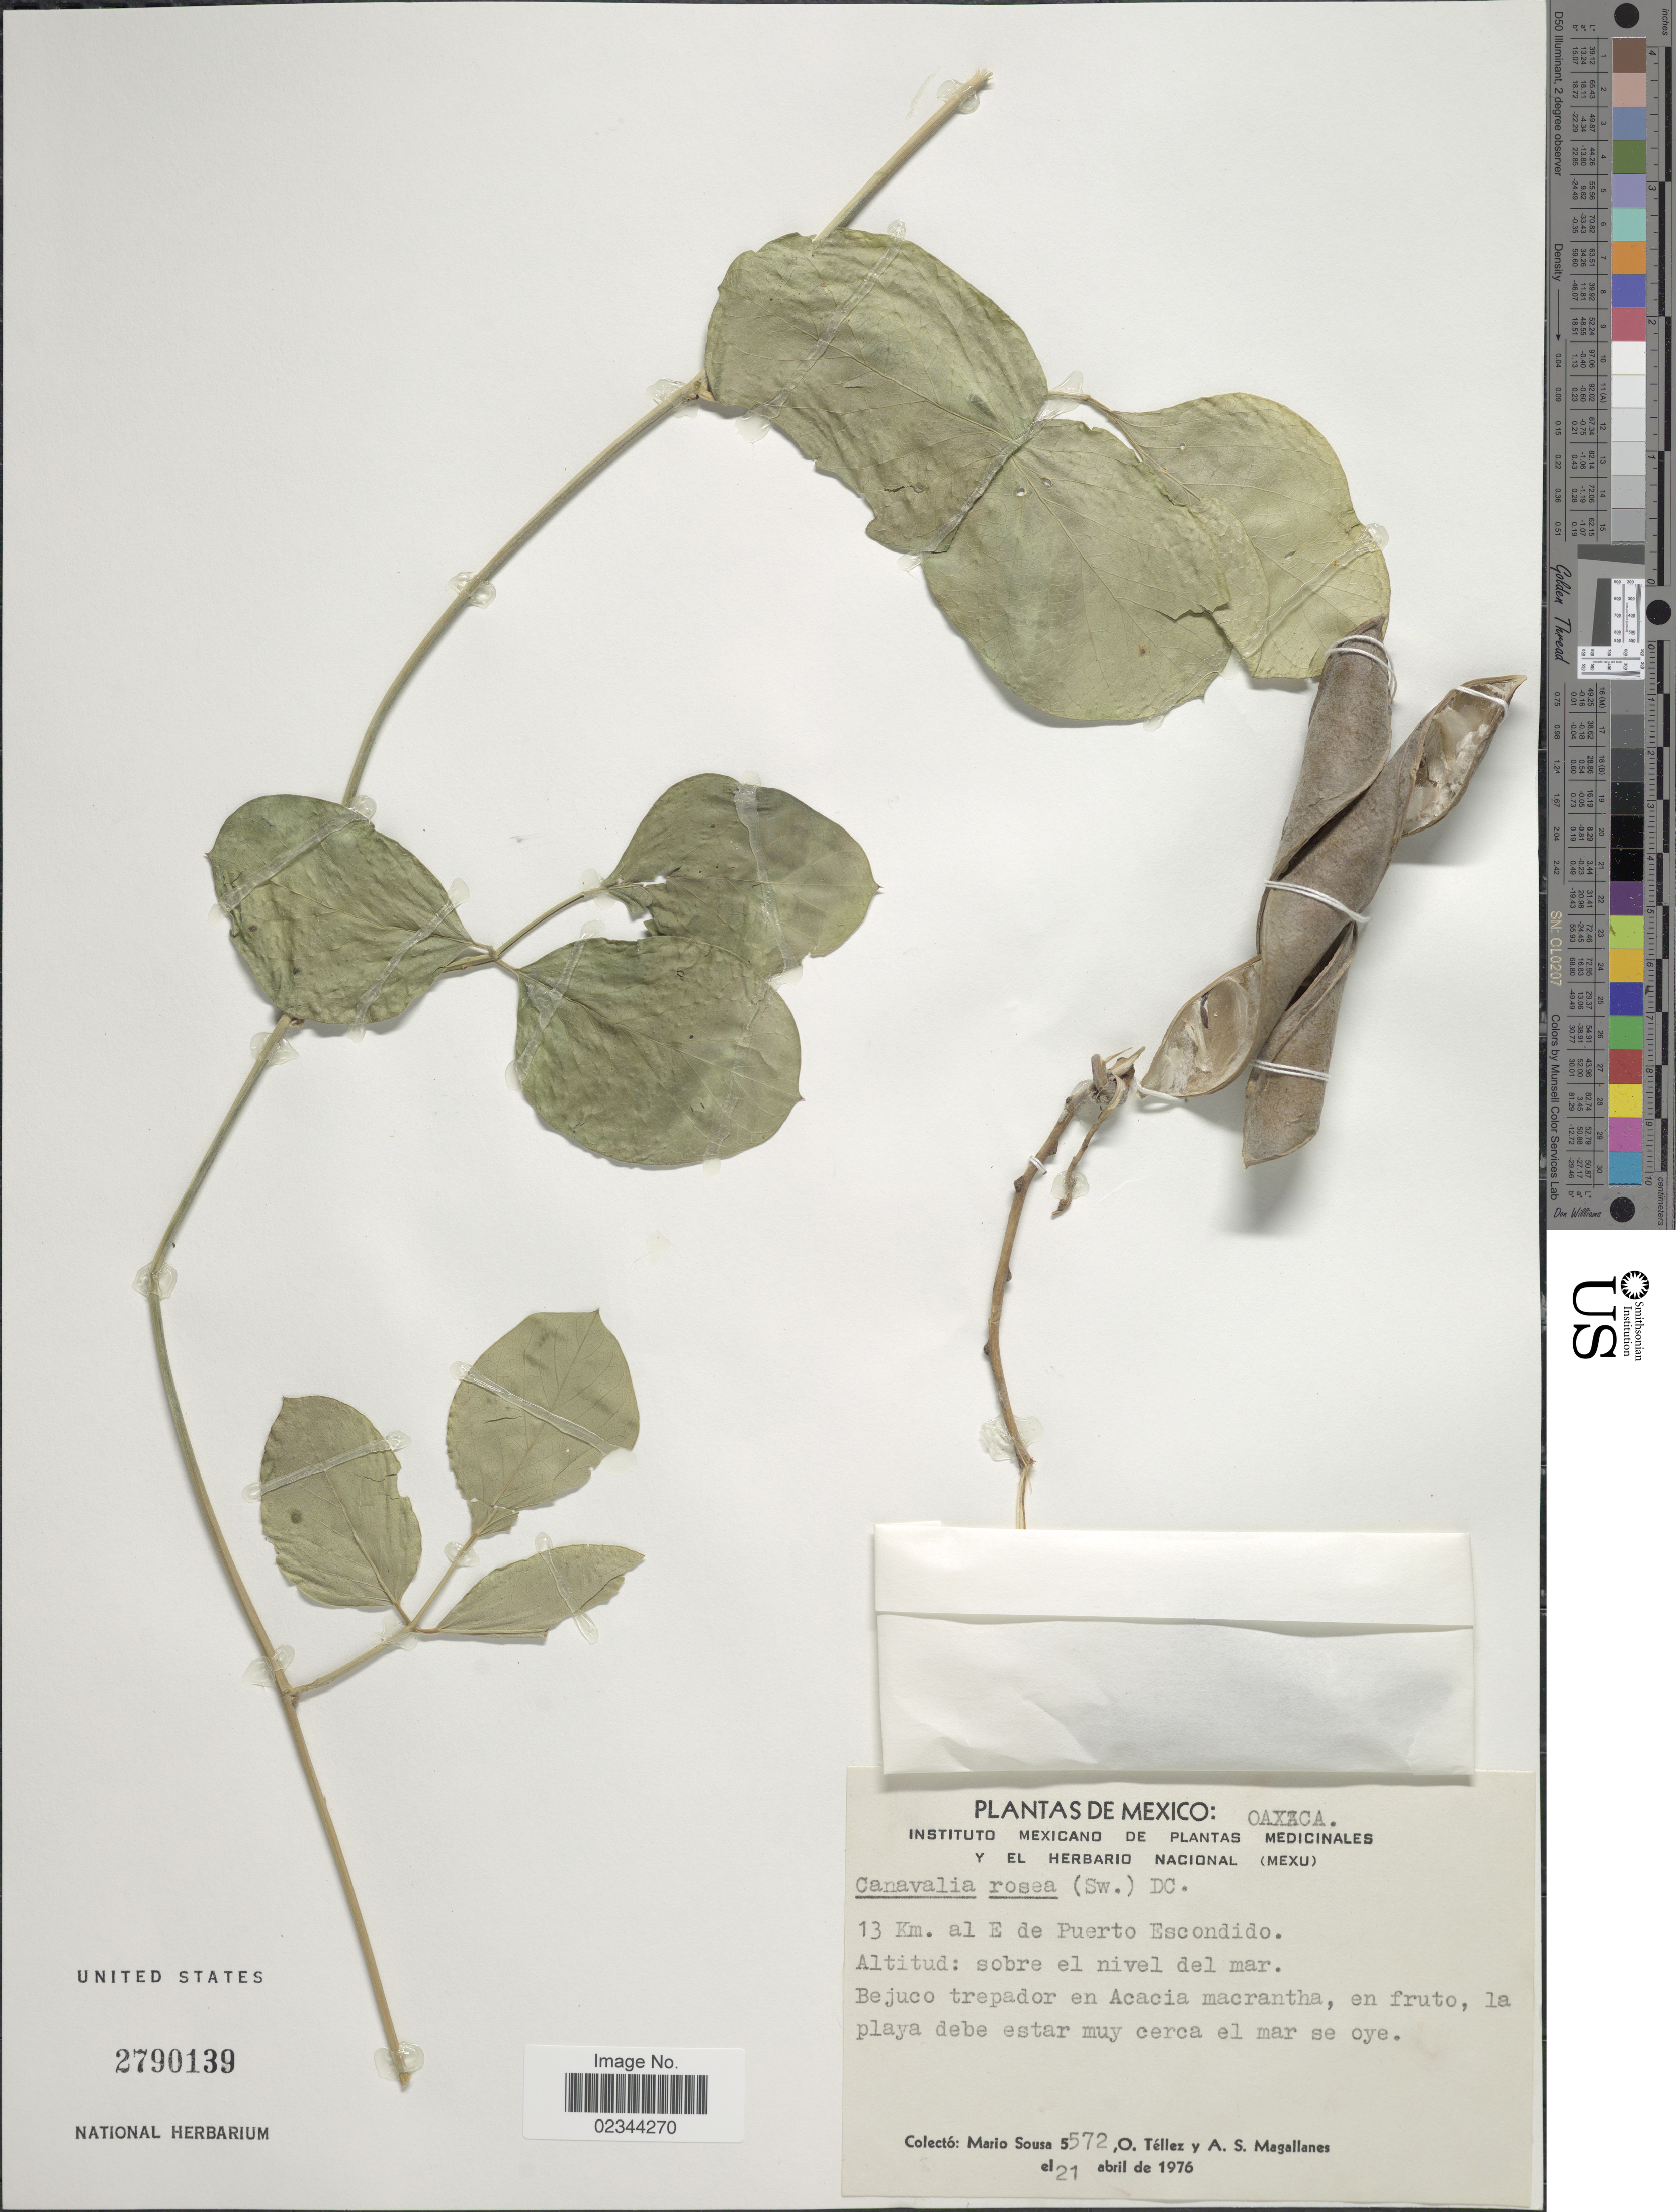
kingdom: Plantae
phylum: Tracheophyta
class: Magnoliopsida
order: Fabales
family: Fabaceae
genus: Canavalia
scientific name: Canavalia rosea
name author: (Sw.) DC.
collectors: M. Sousa S., O. Tellez & A. Magallanes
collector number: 5572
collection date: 1976-04-21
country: Mexico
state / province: Oaxaca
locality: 13 Km. al E de Puerto Escondido.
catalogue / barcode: US 2790139